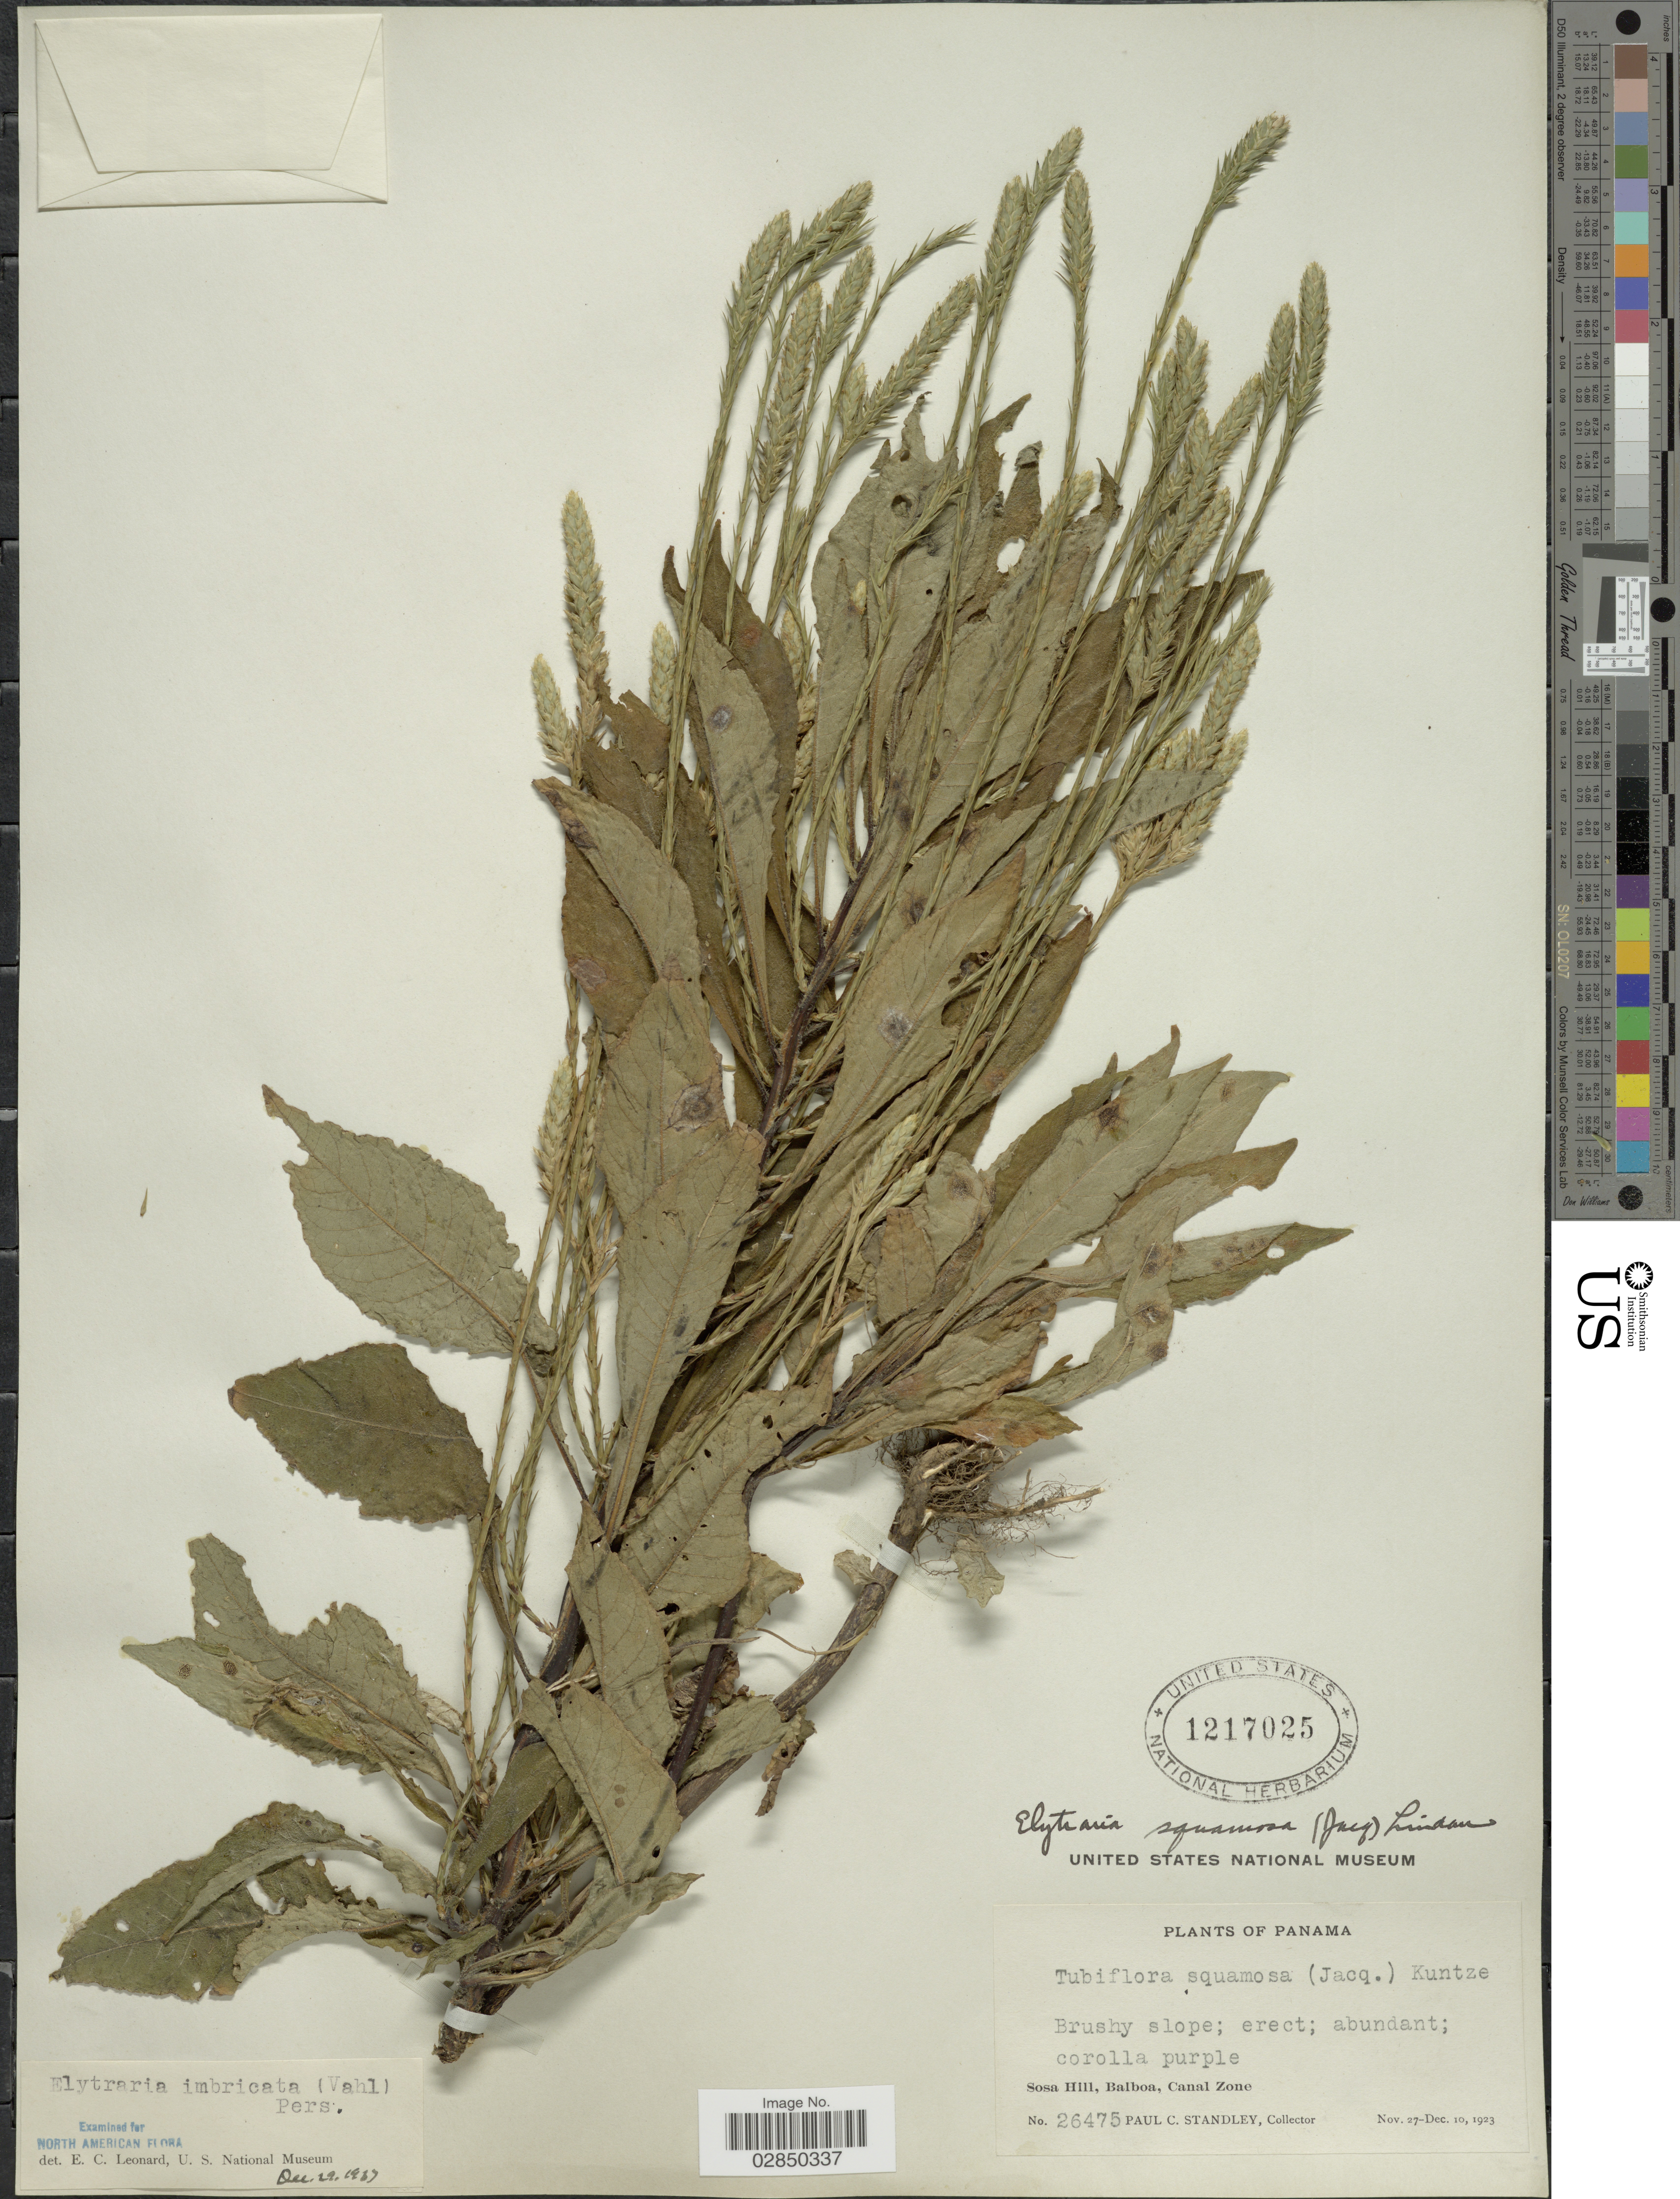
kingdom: Plantae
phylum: Tracheophyta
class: Magnoliopsida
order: Lamiales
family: Acanthaceae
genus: Elytraria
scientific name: Elytraria imbricata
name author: (Vahl) Pers.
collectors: P. C. Standley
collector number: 26475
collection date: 1923-11-27/1923-12-10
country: Panama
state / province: Colón / Panamá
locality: Sosa Hill, Balboa, Canal Zone.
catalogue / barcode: US 1217025